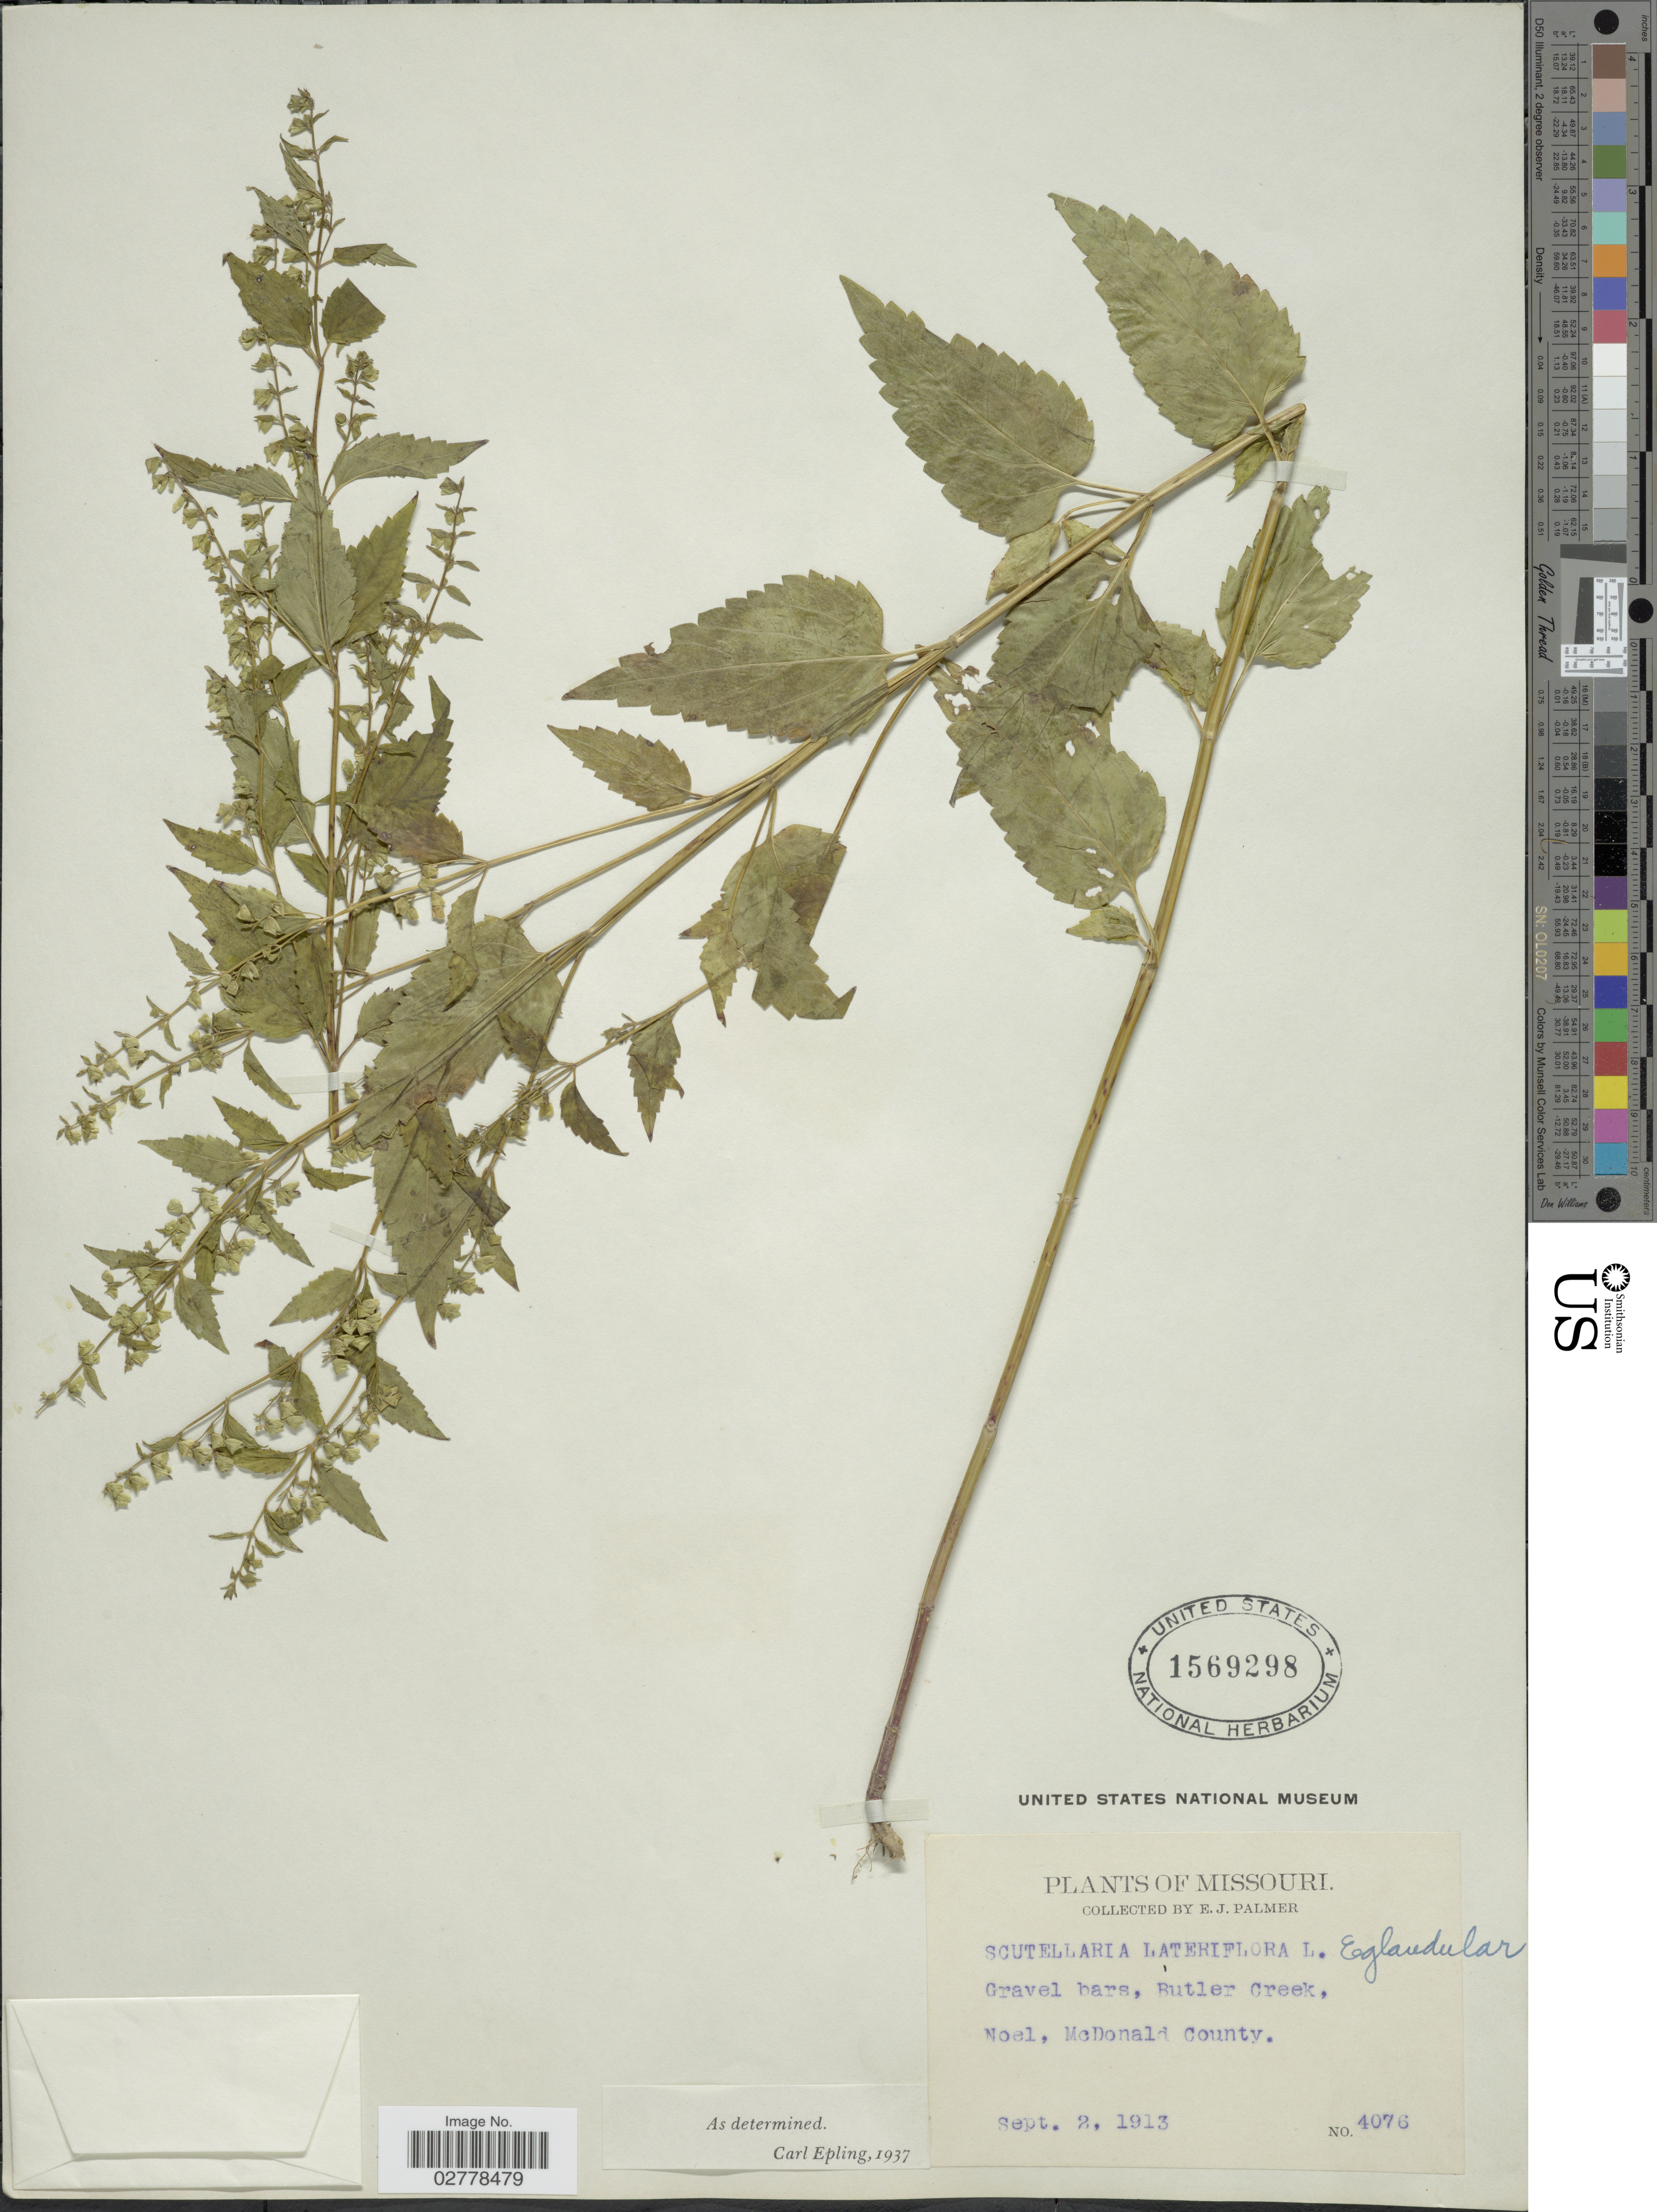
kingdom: Plantae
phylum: Tracheophyta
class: Magnoliopsida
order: Lamiales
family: Lamiaceae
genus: Scutellaria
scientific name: Scutellaria lateriflora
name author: L.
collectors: E. J. Palmer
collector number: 4076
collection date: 1913-09-02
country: United States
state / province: Missouri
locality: Gravel bars, Butler Creek, Noel, McDonald County.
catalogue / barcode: US 1569298